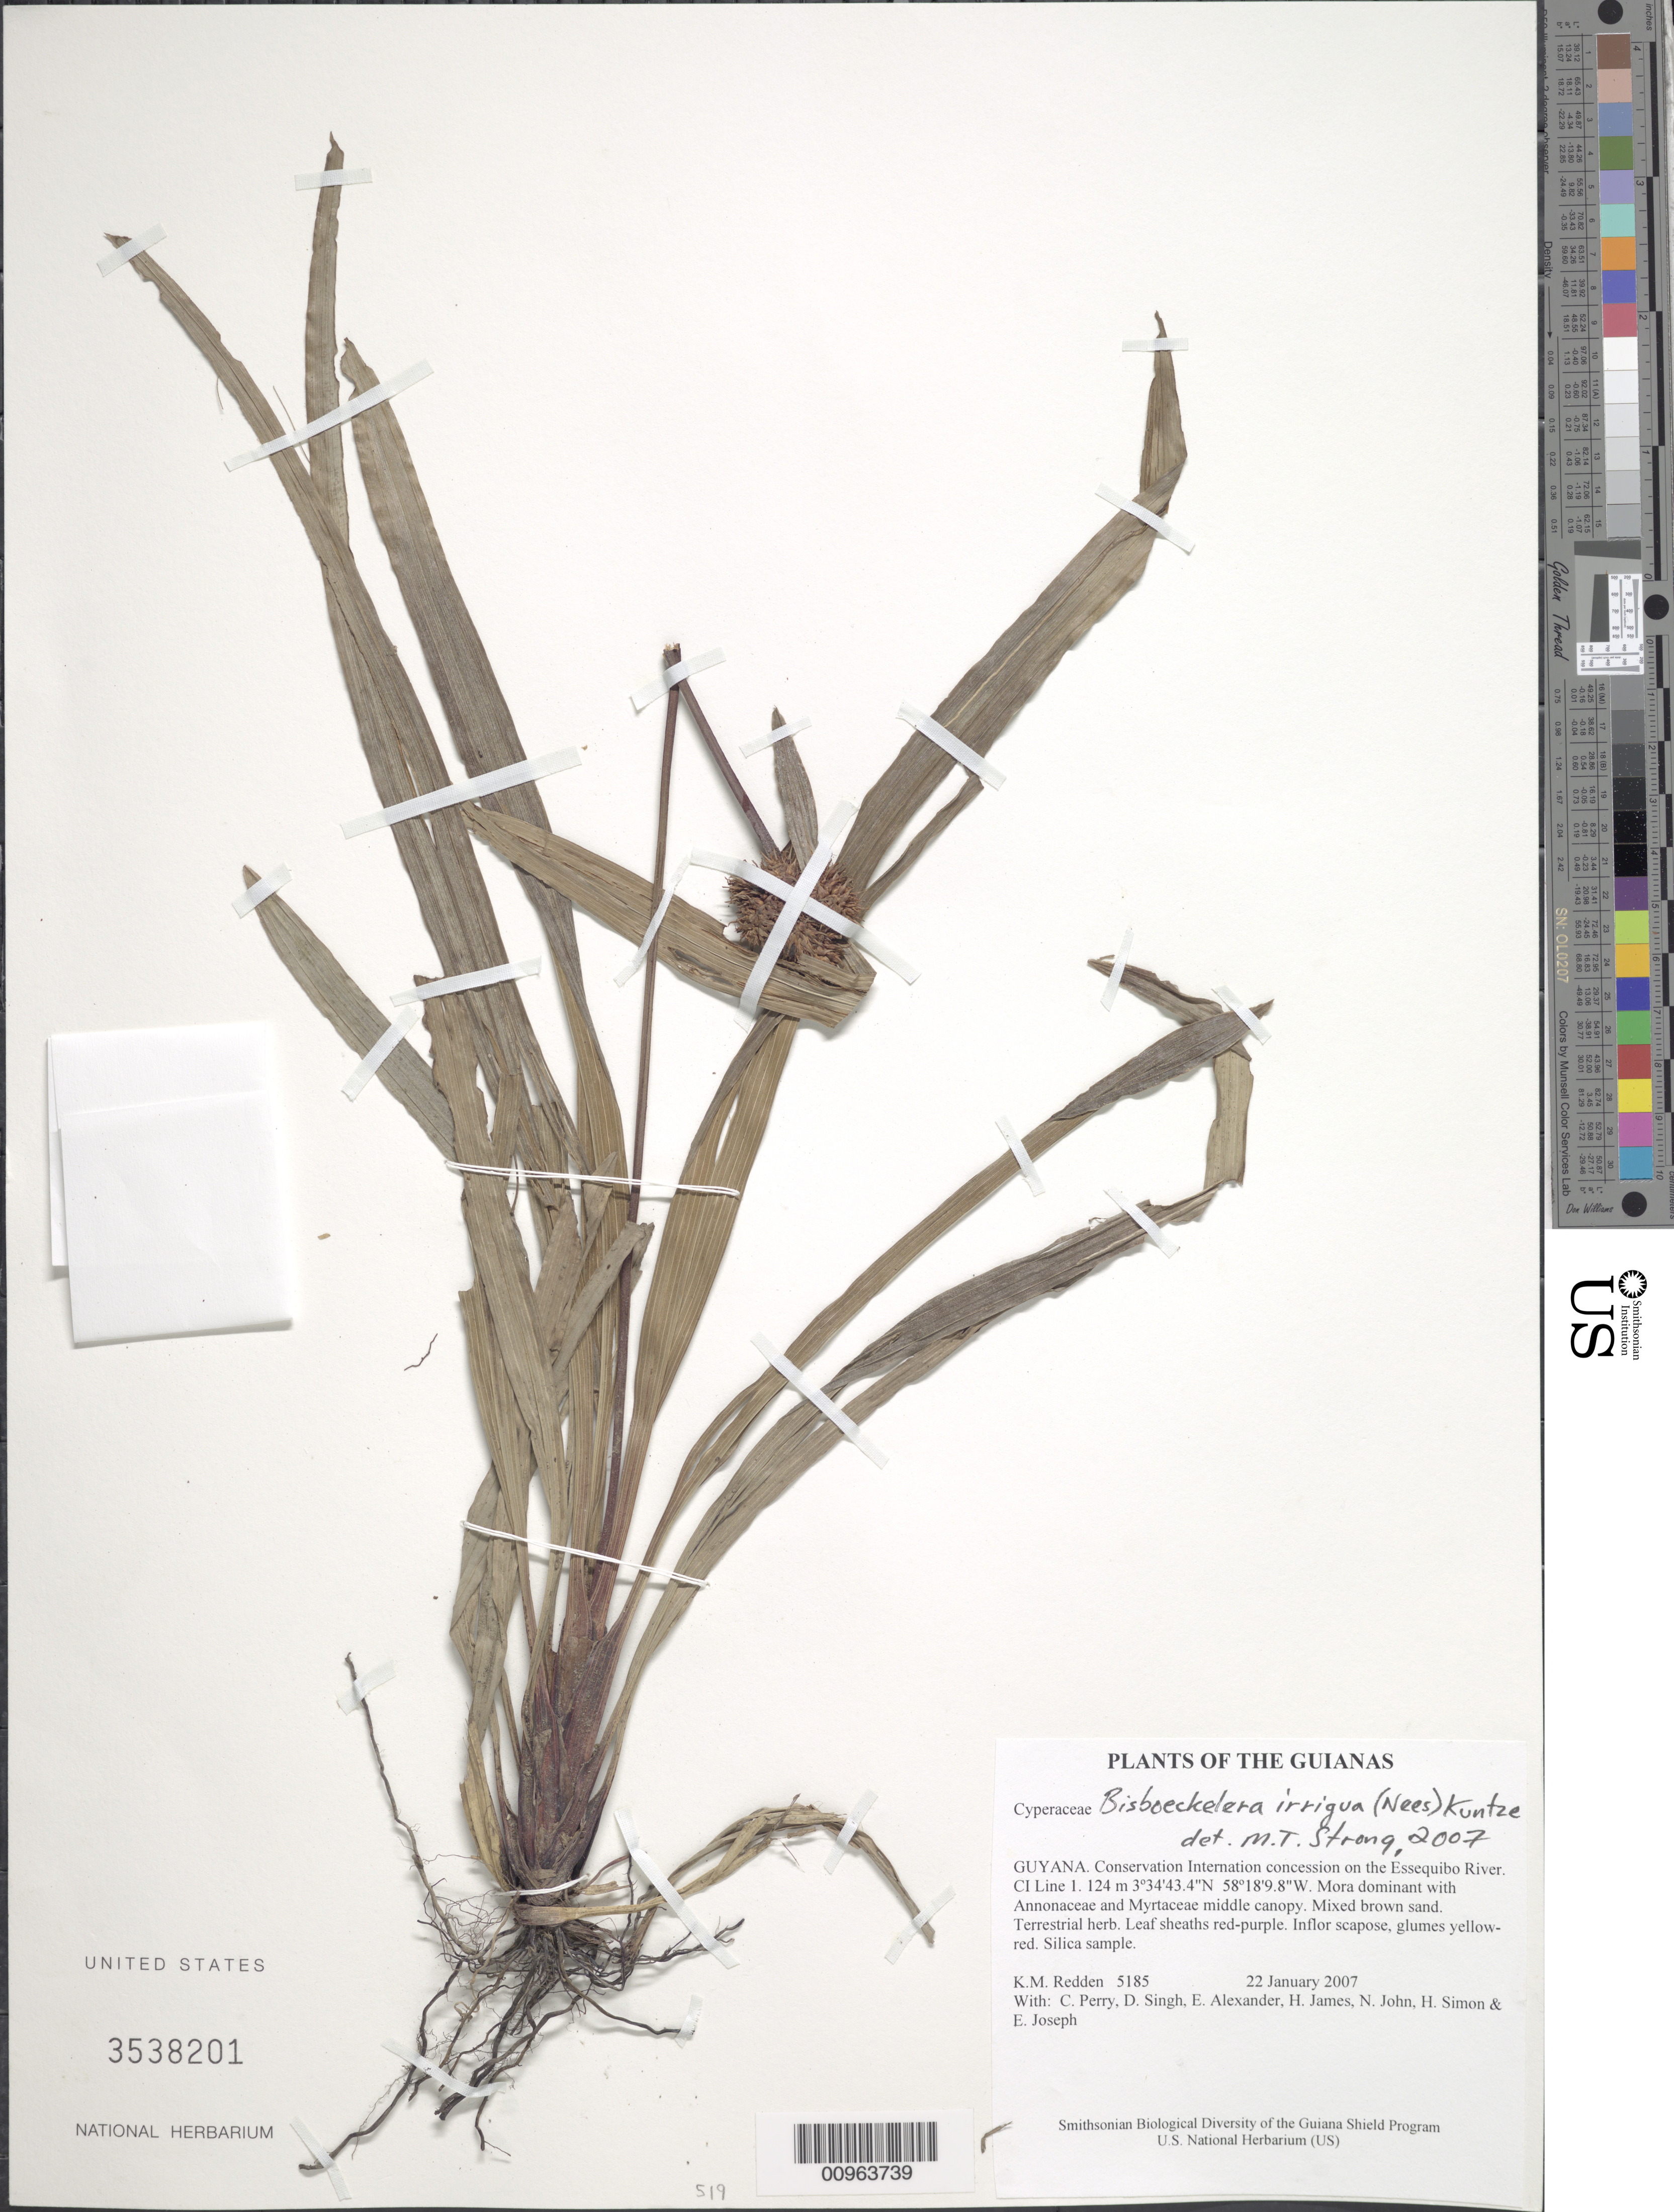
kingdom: Plantae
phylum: Tracheophyta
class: Liliopsida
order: Poales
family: Cyperaceae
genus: Bisboeckelera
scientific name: Bisboeckelera irrigua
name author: (Nees) Kuntze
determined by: Strong, M. T., (US), Smithsonian Institution - National Museum of Natural History (UNITED STATES)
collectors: K. M. Redden, C. Perry, D. Singh, E. Alexander, H. James, N. John, H. Simon & E. Joseph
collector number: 5185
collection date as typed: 22 January 2007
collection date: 2007-01-22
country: Guyana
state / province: U. Takutu-U. Essequibo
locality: Conservation International concession on the Essequibo River. CI Line 1.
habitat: Mora dominant with Annonaceae and Myrtaceae middle canopy. Mixed brown sand.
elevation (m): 124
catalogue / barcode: US 3538201